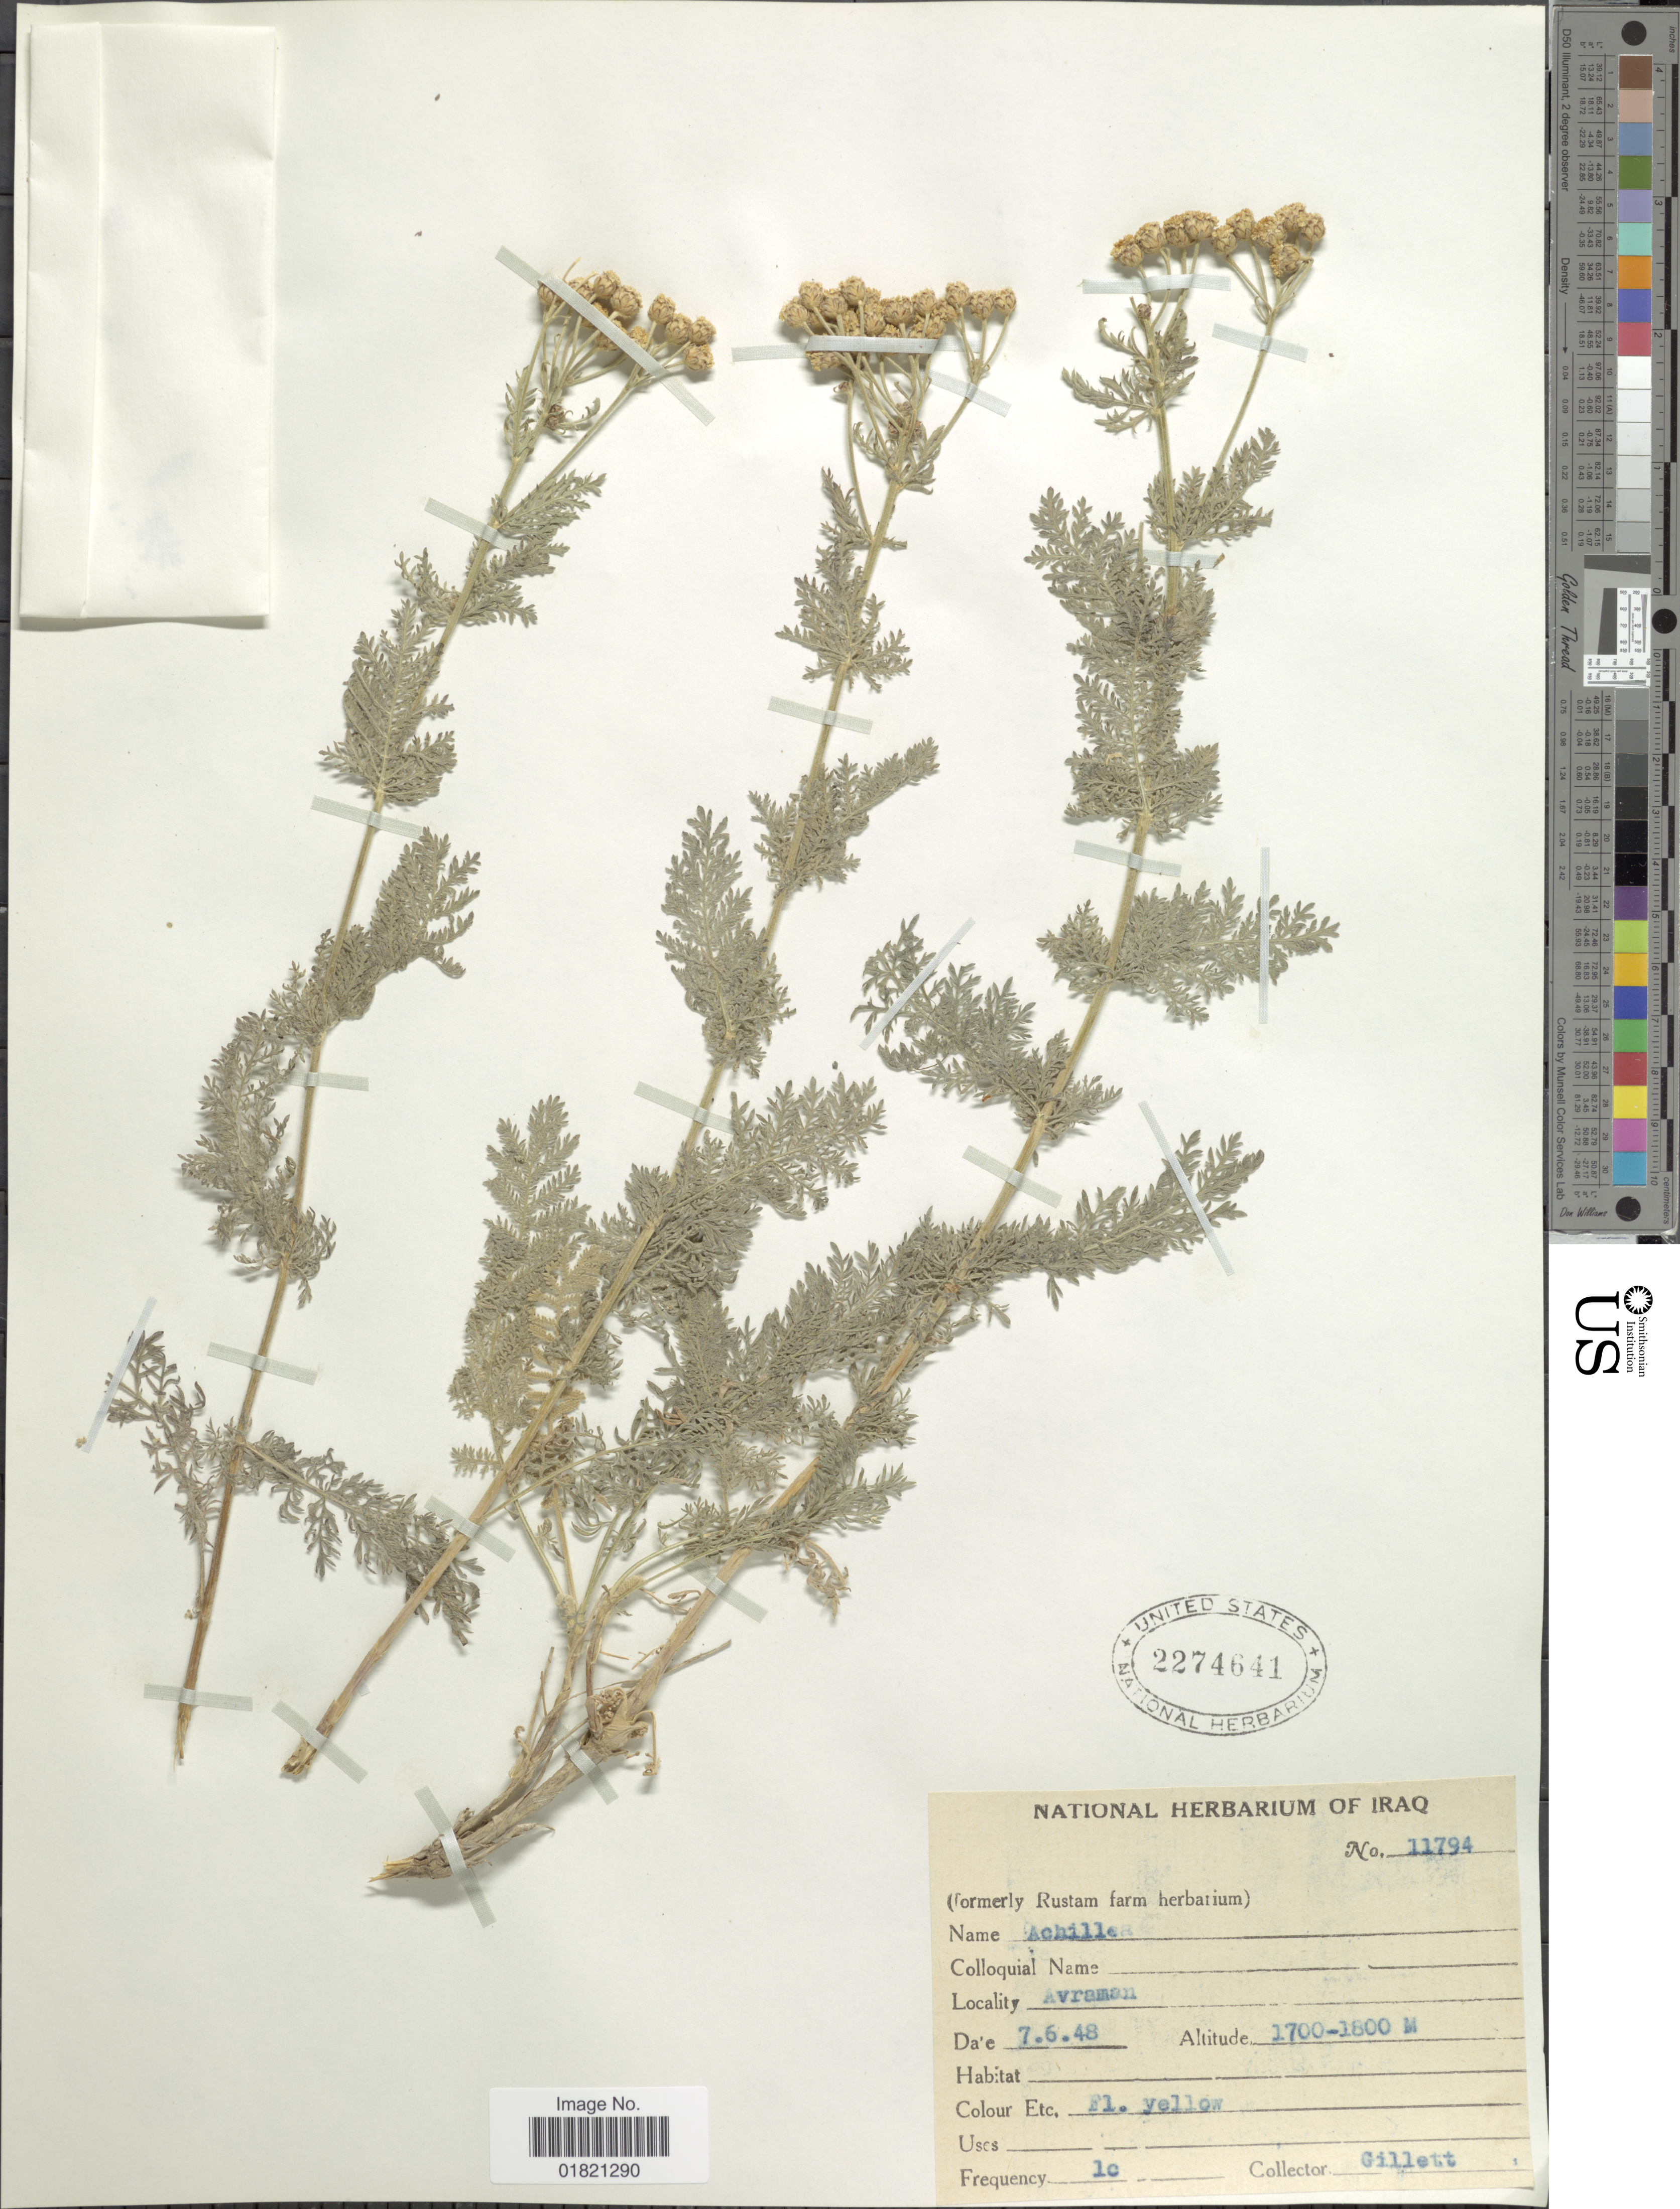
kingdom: Plantae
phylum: Tracheophyta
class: Magnoliopsida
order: Asterales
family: Asteraceae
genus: Achillea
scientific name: Achillea sp.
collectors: Gillett, --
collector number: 11794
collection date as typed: Transcribed d/m/y: 7/6/48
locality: Avramen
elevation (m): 1700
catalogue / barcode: US 2274641